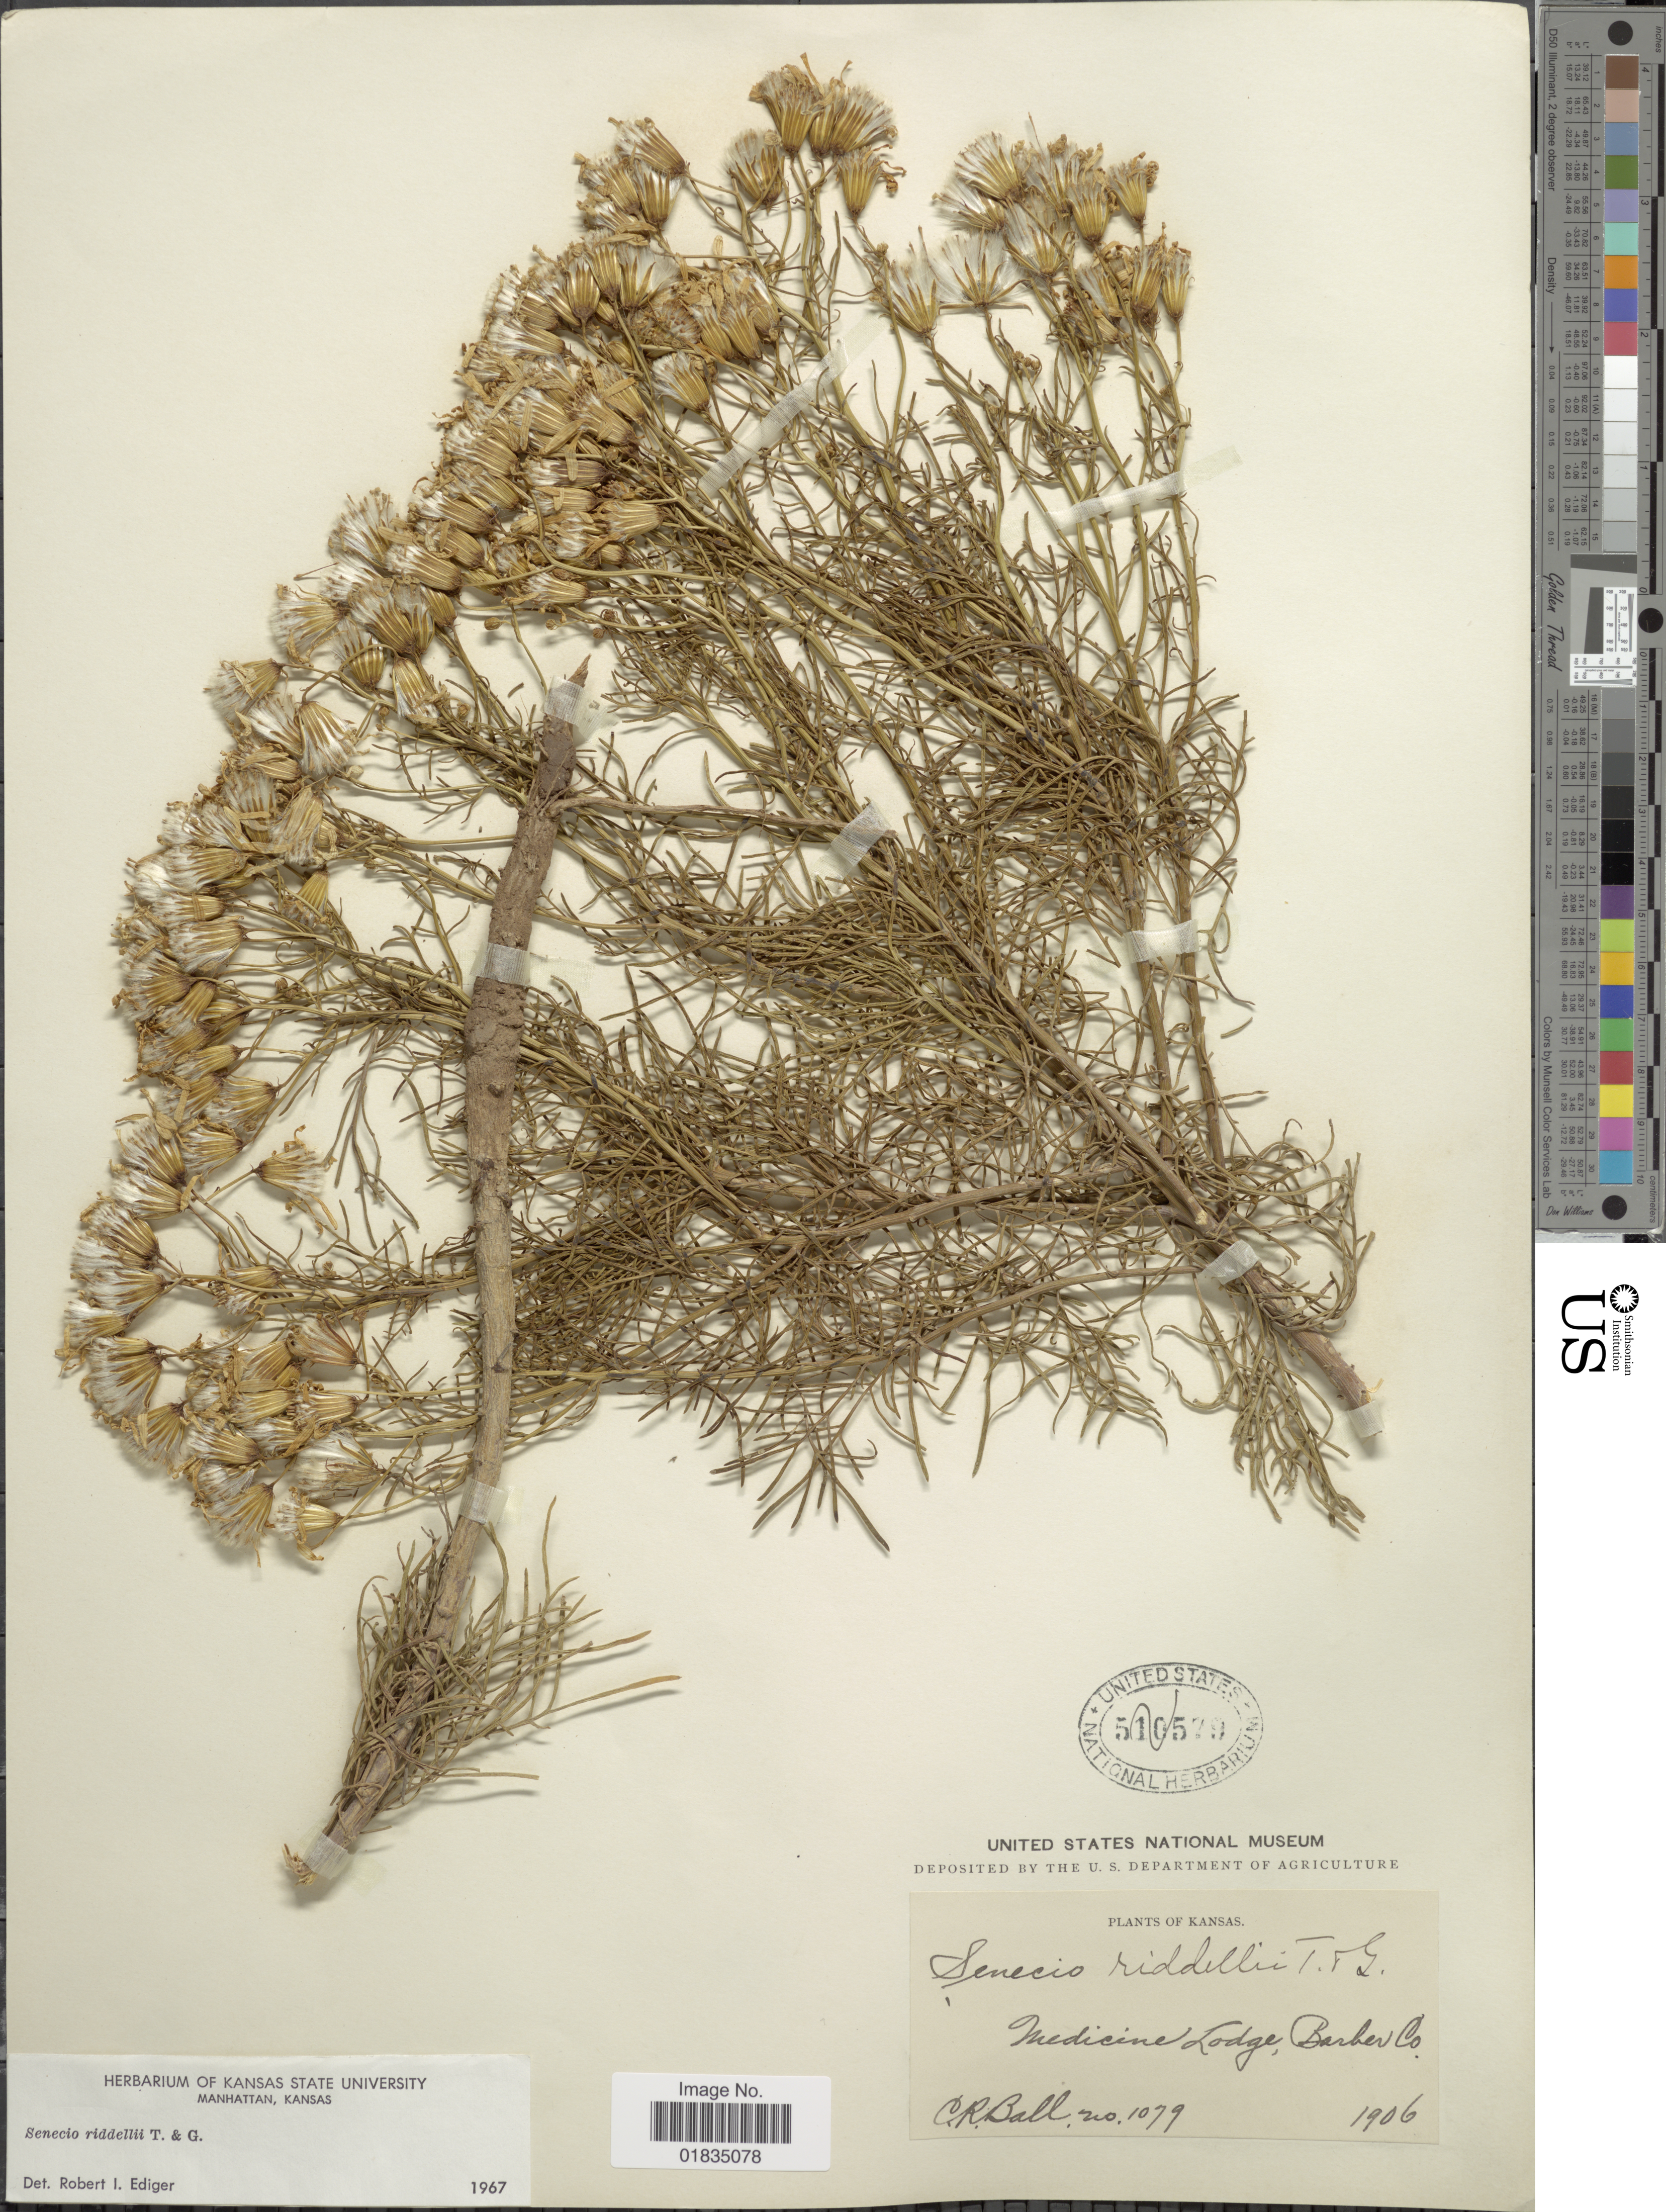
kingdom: Plantae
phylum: Tracheophyta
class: Magnoliopsida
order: Asterales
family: Asteraceae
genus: Senecio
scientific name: Senecio riddellii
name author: Torr. & A. Gray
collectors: C. R. Ball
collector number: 1079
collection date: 1906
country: United States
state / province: Kansas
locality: Medicine Lodge, Barber Co.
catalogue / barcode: US 501579